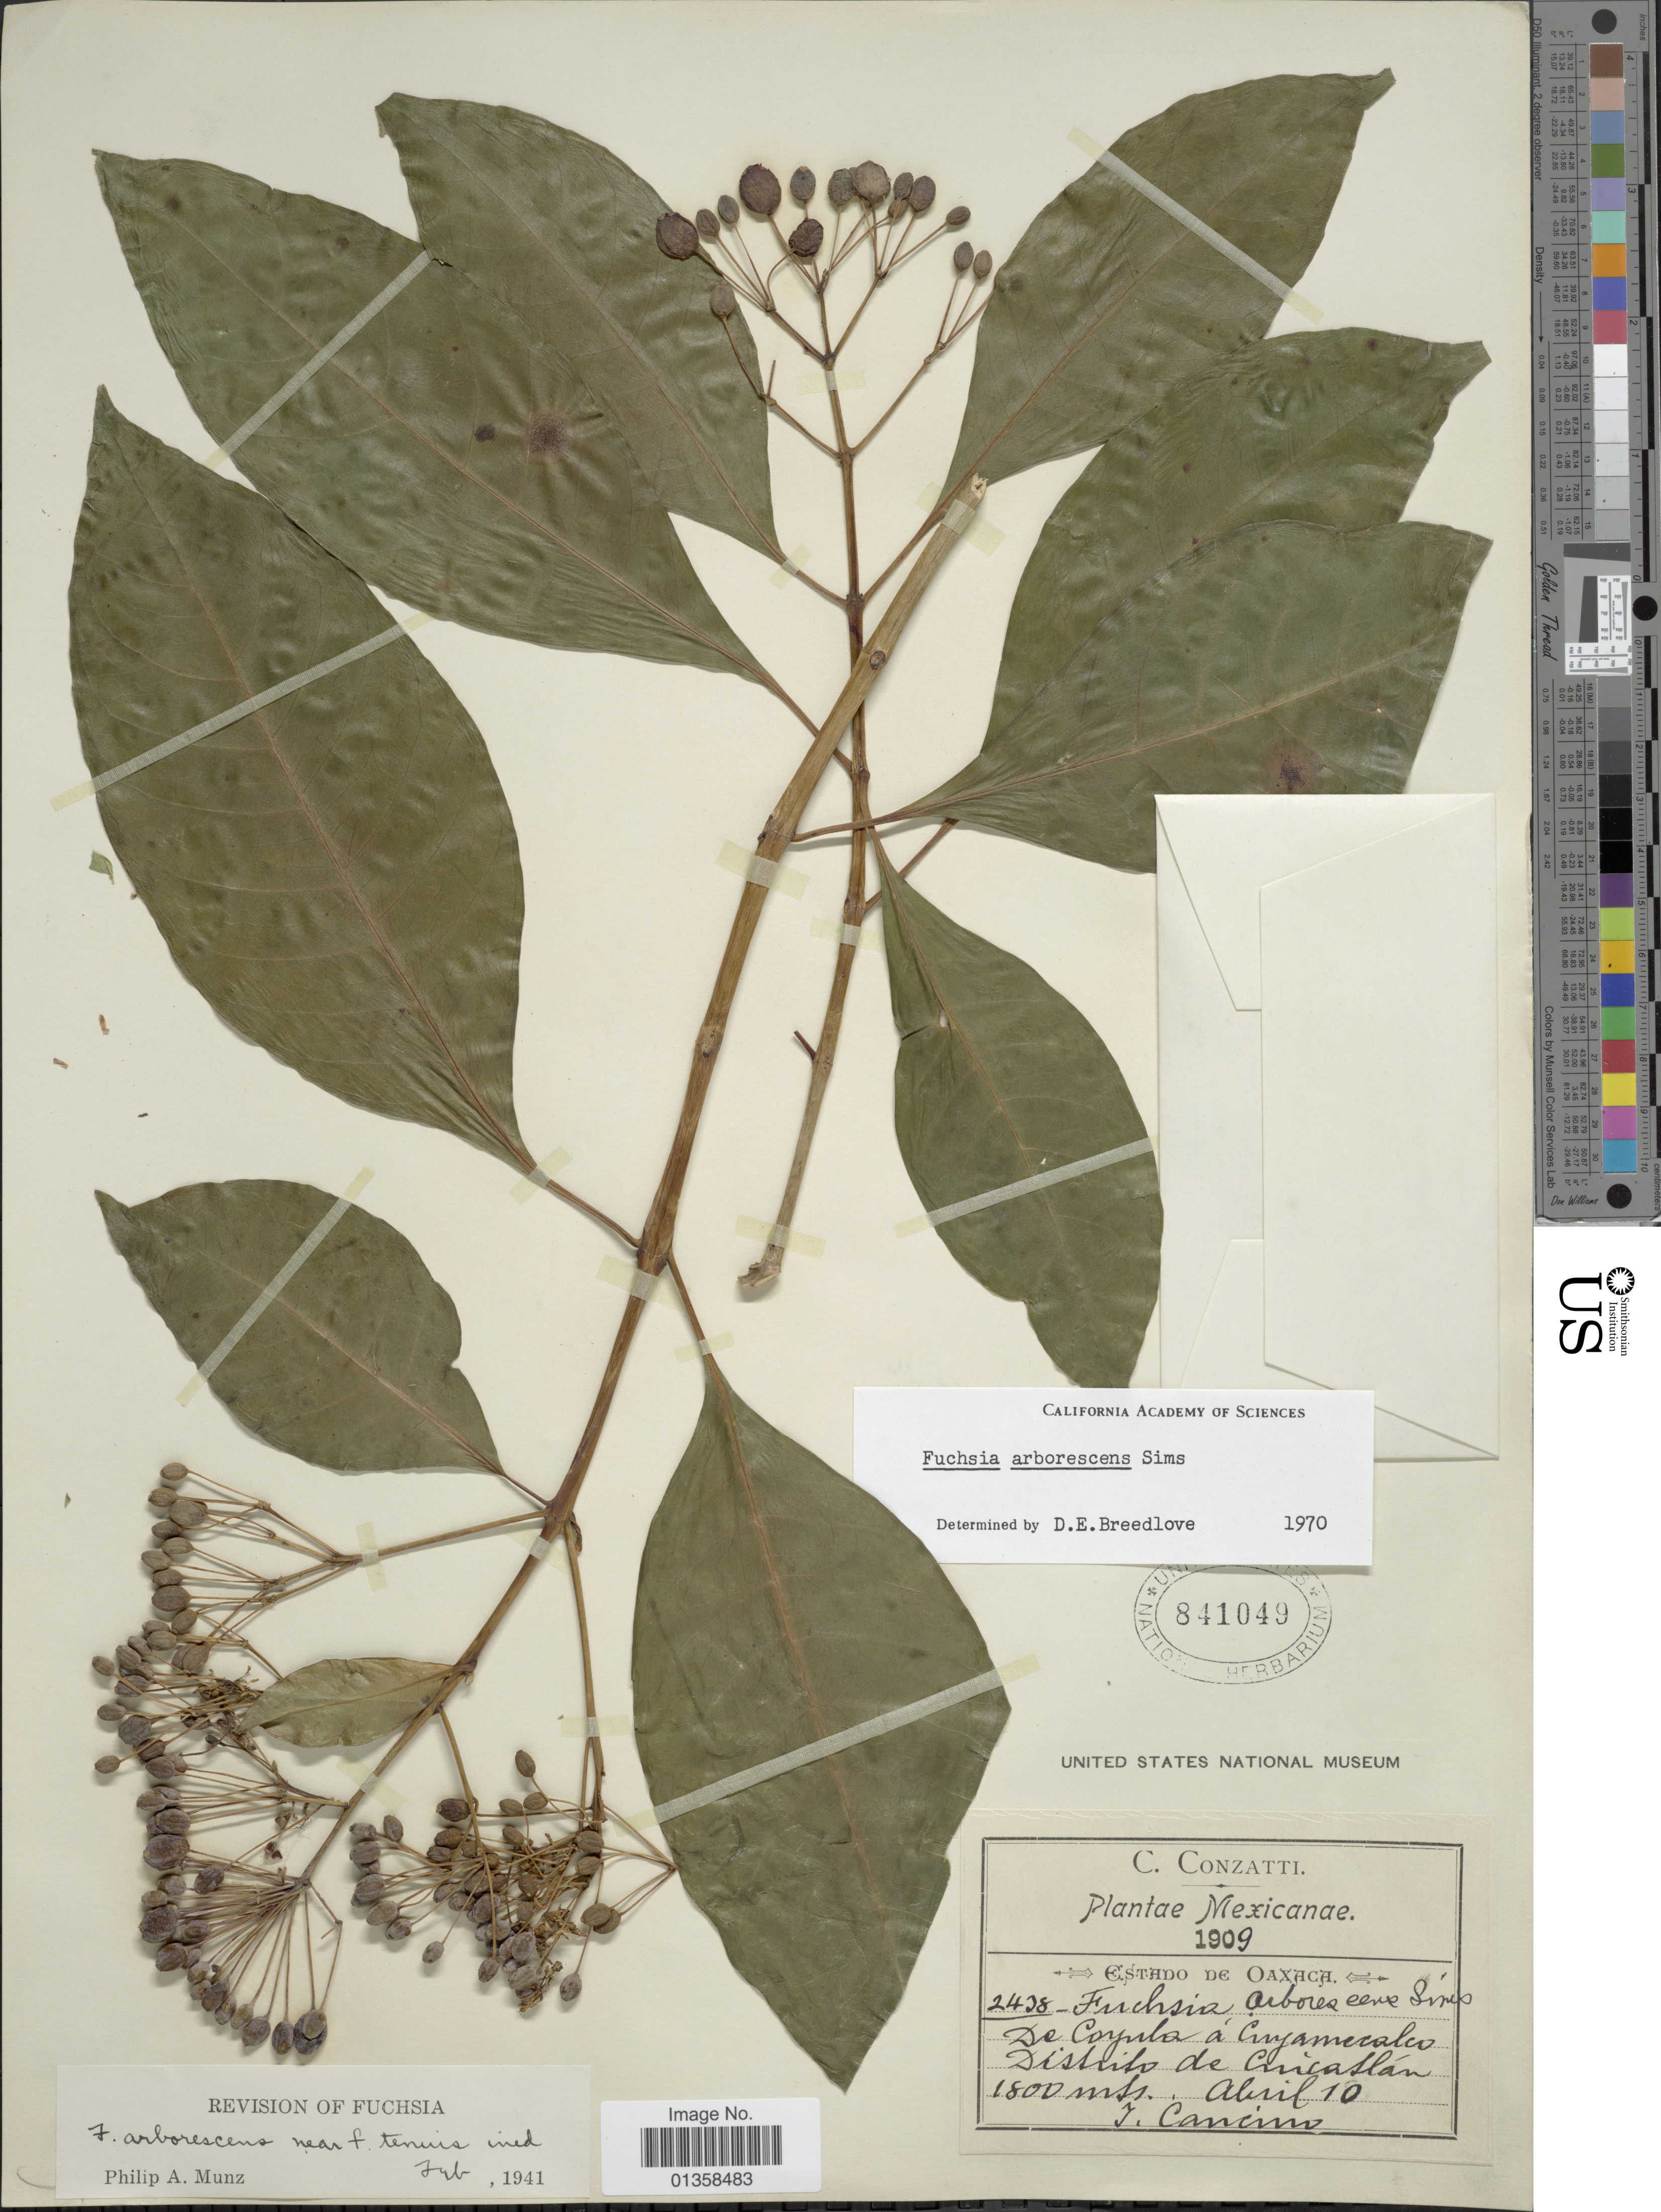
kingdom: Plantae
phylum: Tracheophyta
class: Magnoliopsida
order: Myrtales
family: Onagraceae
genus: Fuchsia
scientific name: Fuchsia arborescens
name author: Sims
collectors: C. Conzatti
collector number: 2438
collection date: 1909-04-10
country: Mexico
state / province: Oaxaca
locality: De Coyula á Cuyamecalco, Distrito de Cuicatlán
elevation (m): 1800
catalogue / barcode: US 841049